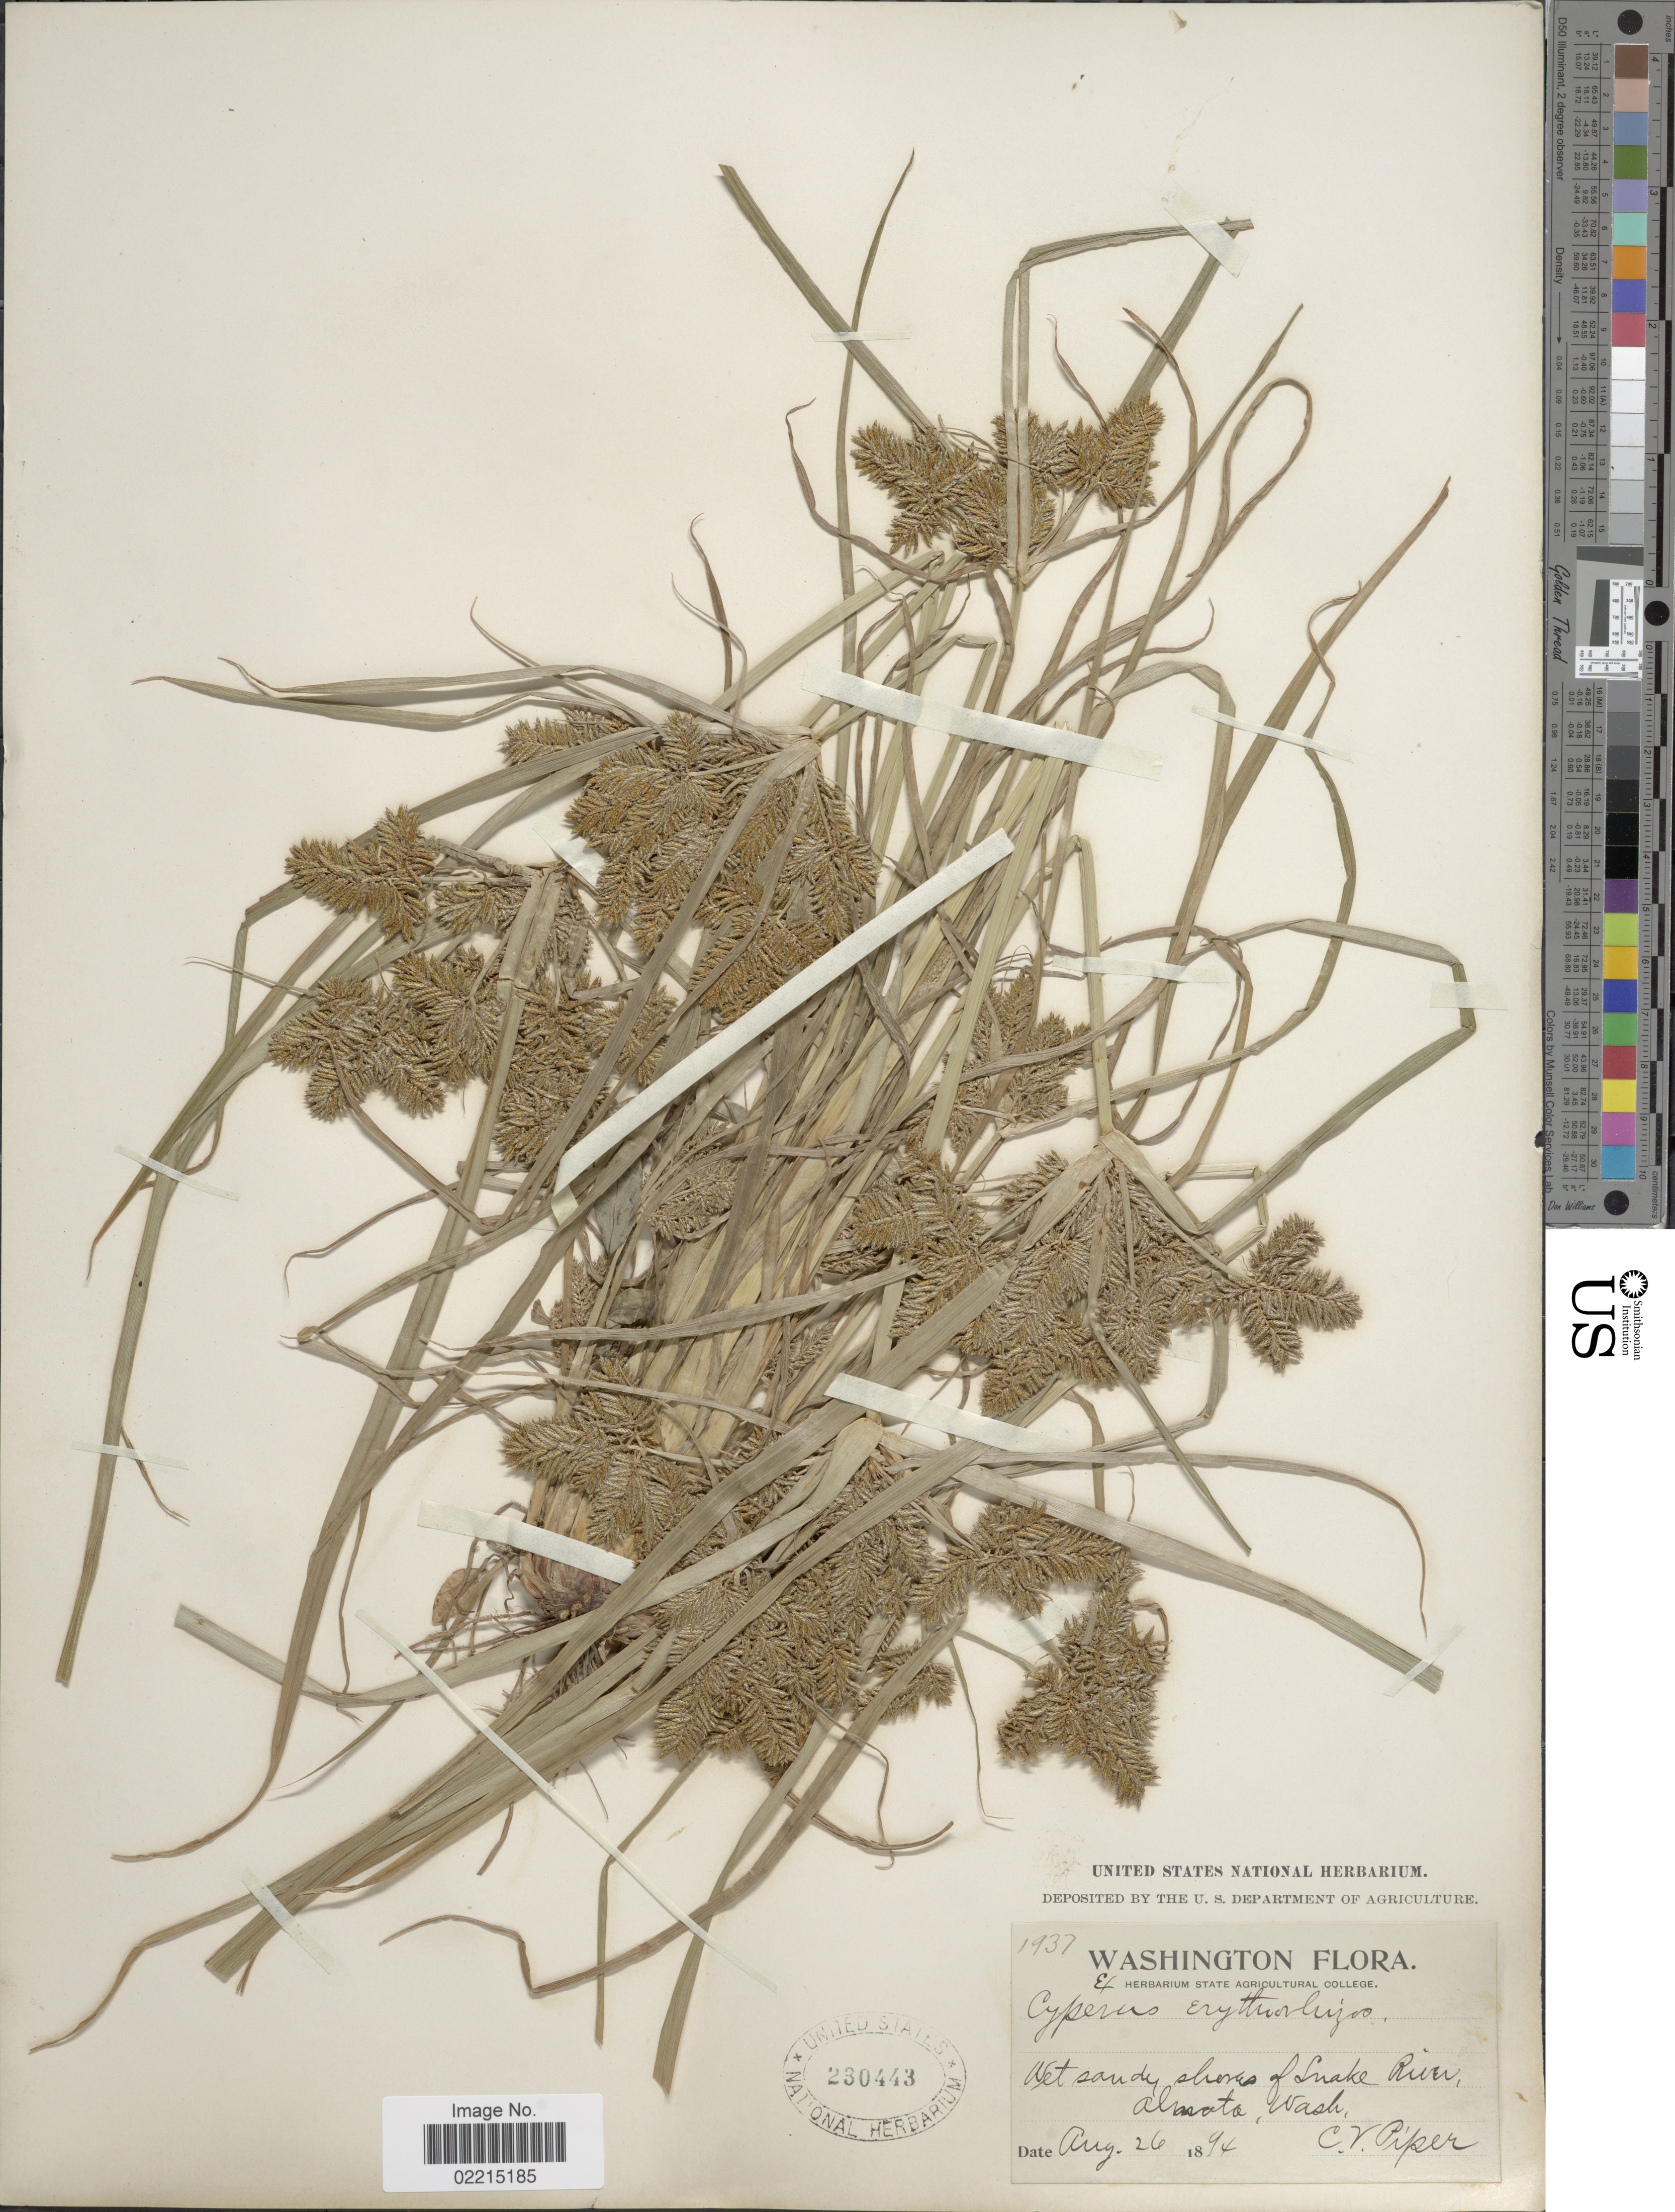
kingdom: Plantae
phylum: Tracheophyta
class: Liliopsida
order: Poales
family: Cyperaceae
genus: Cyperus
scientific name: Cyperus erythrorhizos Muhl.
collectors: C. V. Piper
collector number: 1937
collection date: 1894-08-26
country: United States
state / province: Washington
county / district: Whitman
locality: Shores of Snake River, Almota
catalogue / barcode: US 230443